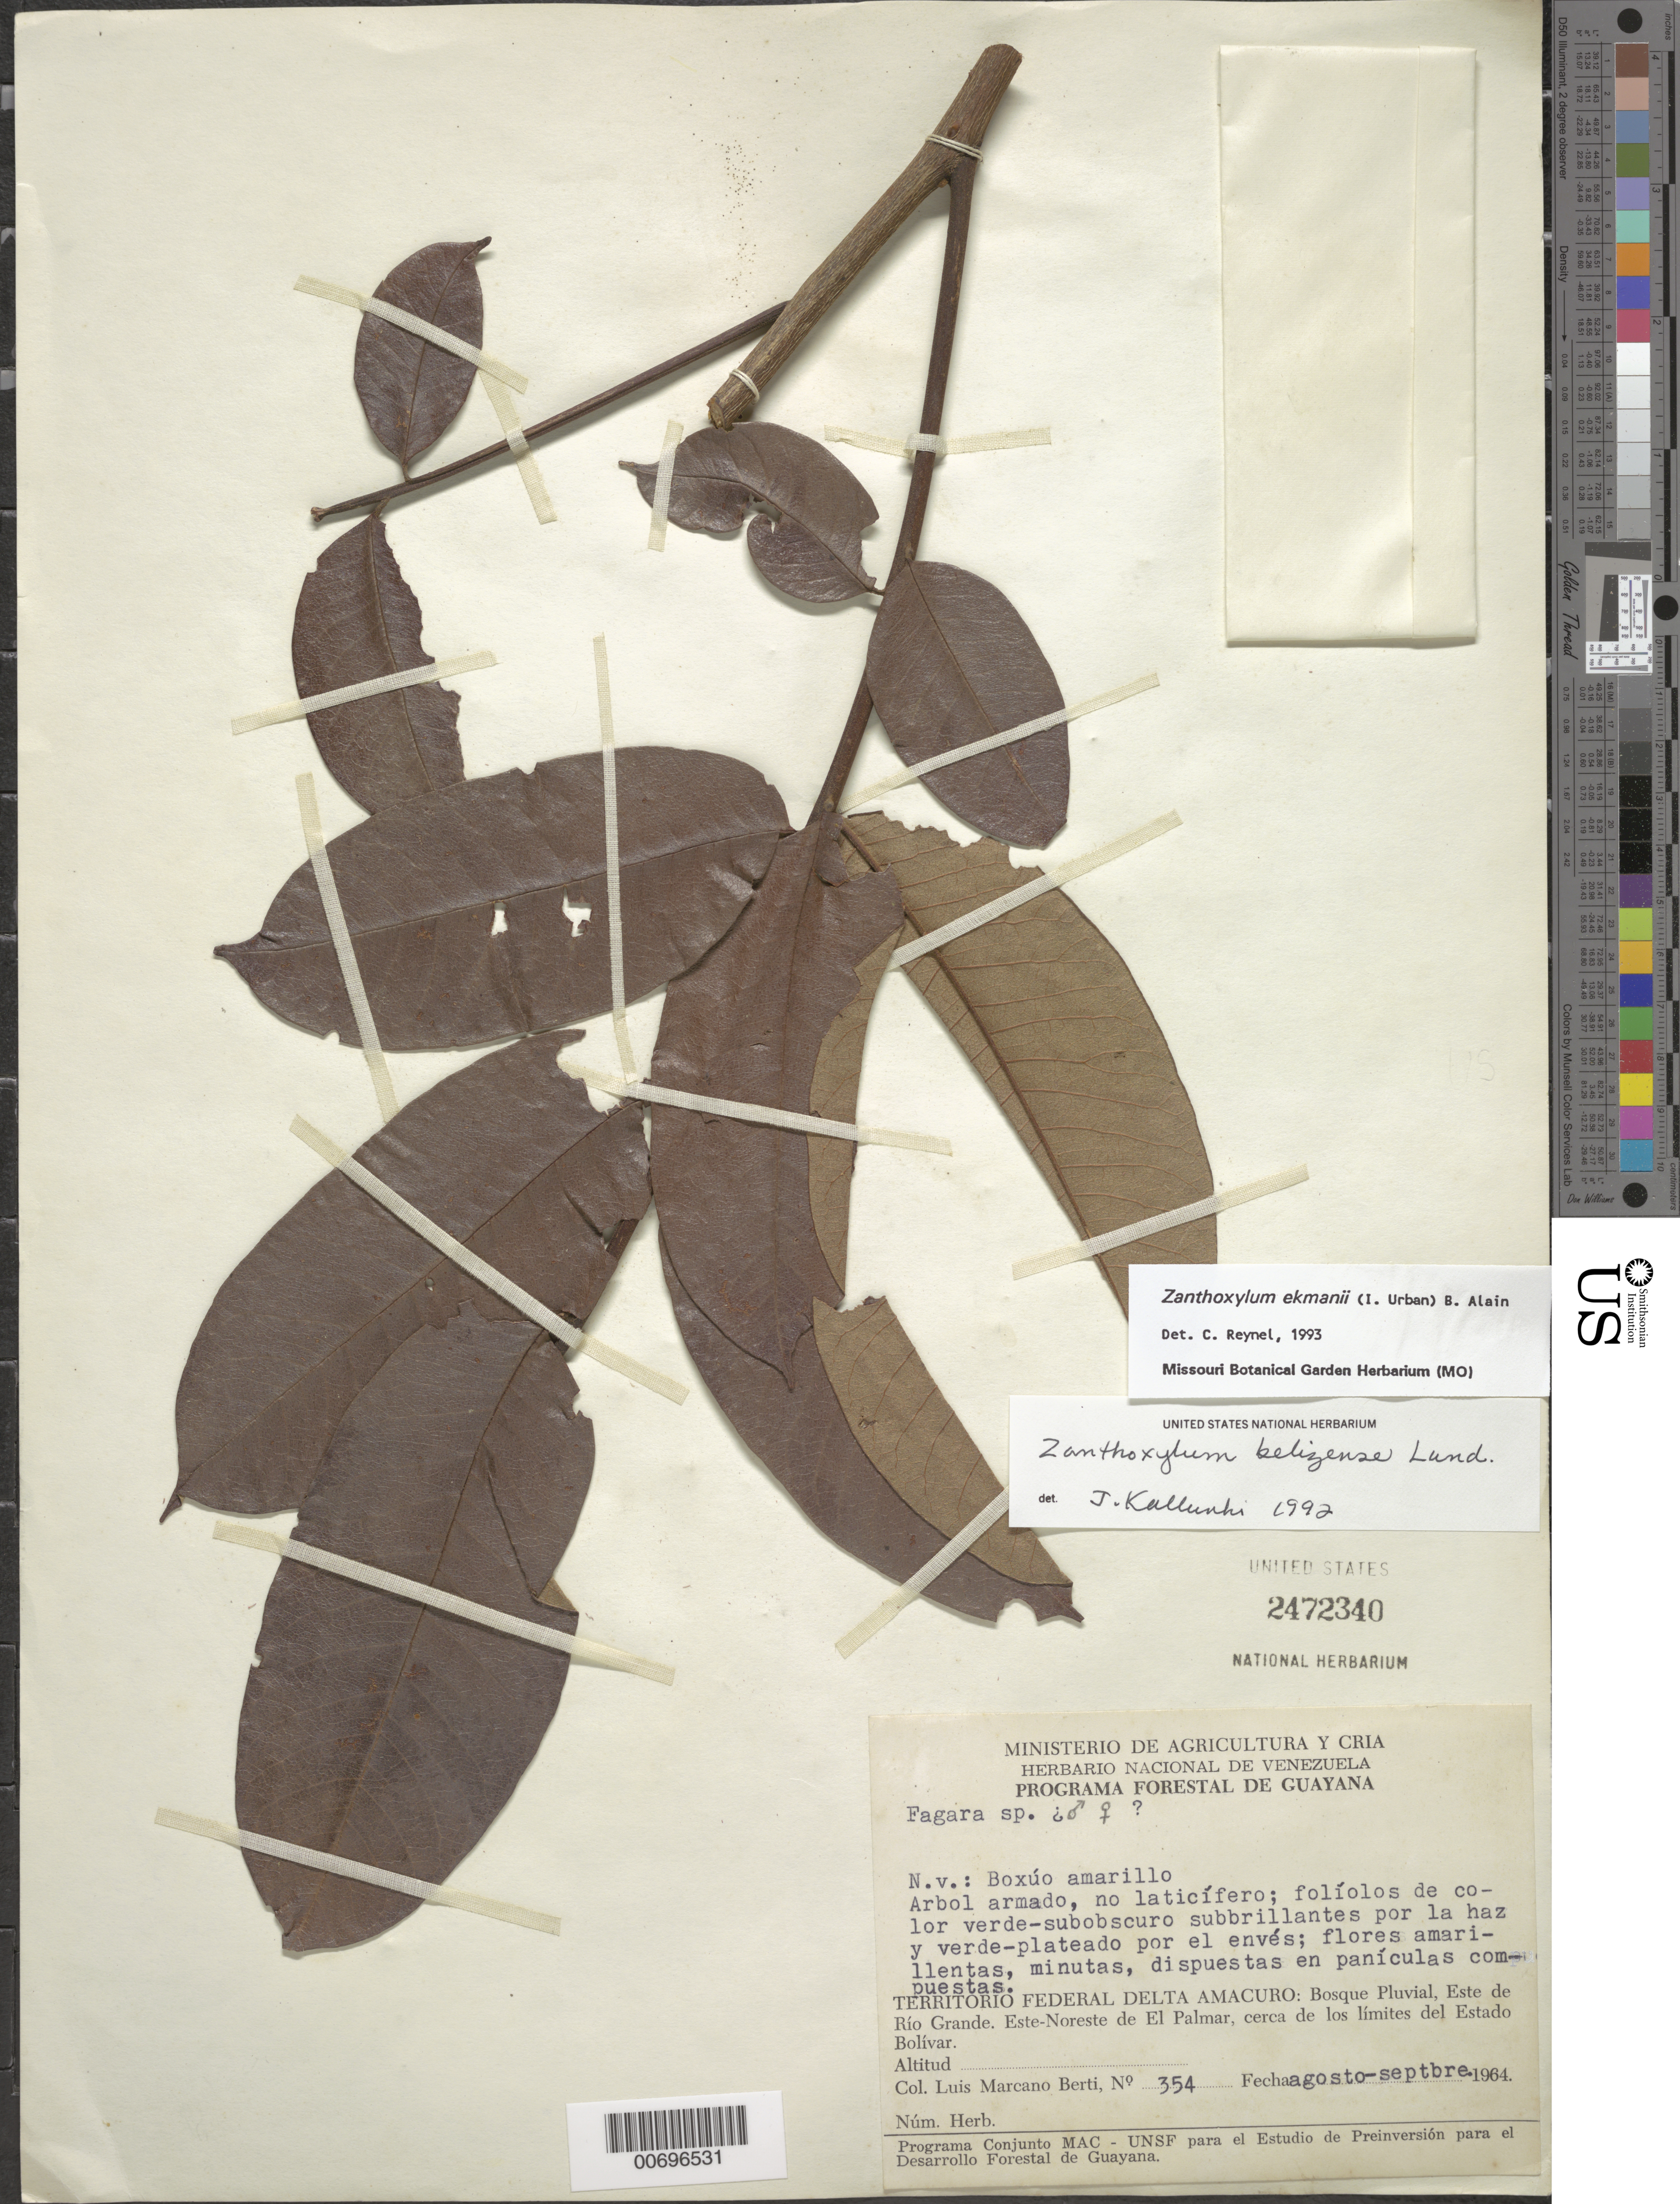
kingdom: Plantae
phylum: Tracheophyta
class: Magnoliopsida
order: Sapindales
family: Rutaceae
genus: Zanthoxylum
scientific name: Zanthoxylum ekmanii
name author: (Urb.) Alain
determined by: Reynel, Carlos A., (MO), Missouri Botanical Garden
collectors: L. Marcano-Berti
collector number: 354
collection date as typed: Aug-64 to Sep-64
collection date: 1964-08/1964-09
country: Venezuela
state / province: Delta Amacuro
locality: Este de Río Grande, ENE de El Palmar, cerca de los limites del Estado Bolívar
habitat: Bosque pluvial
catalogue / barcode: US 2472340